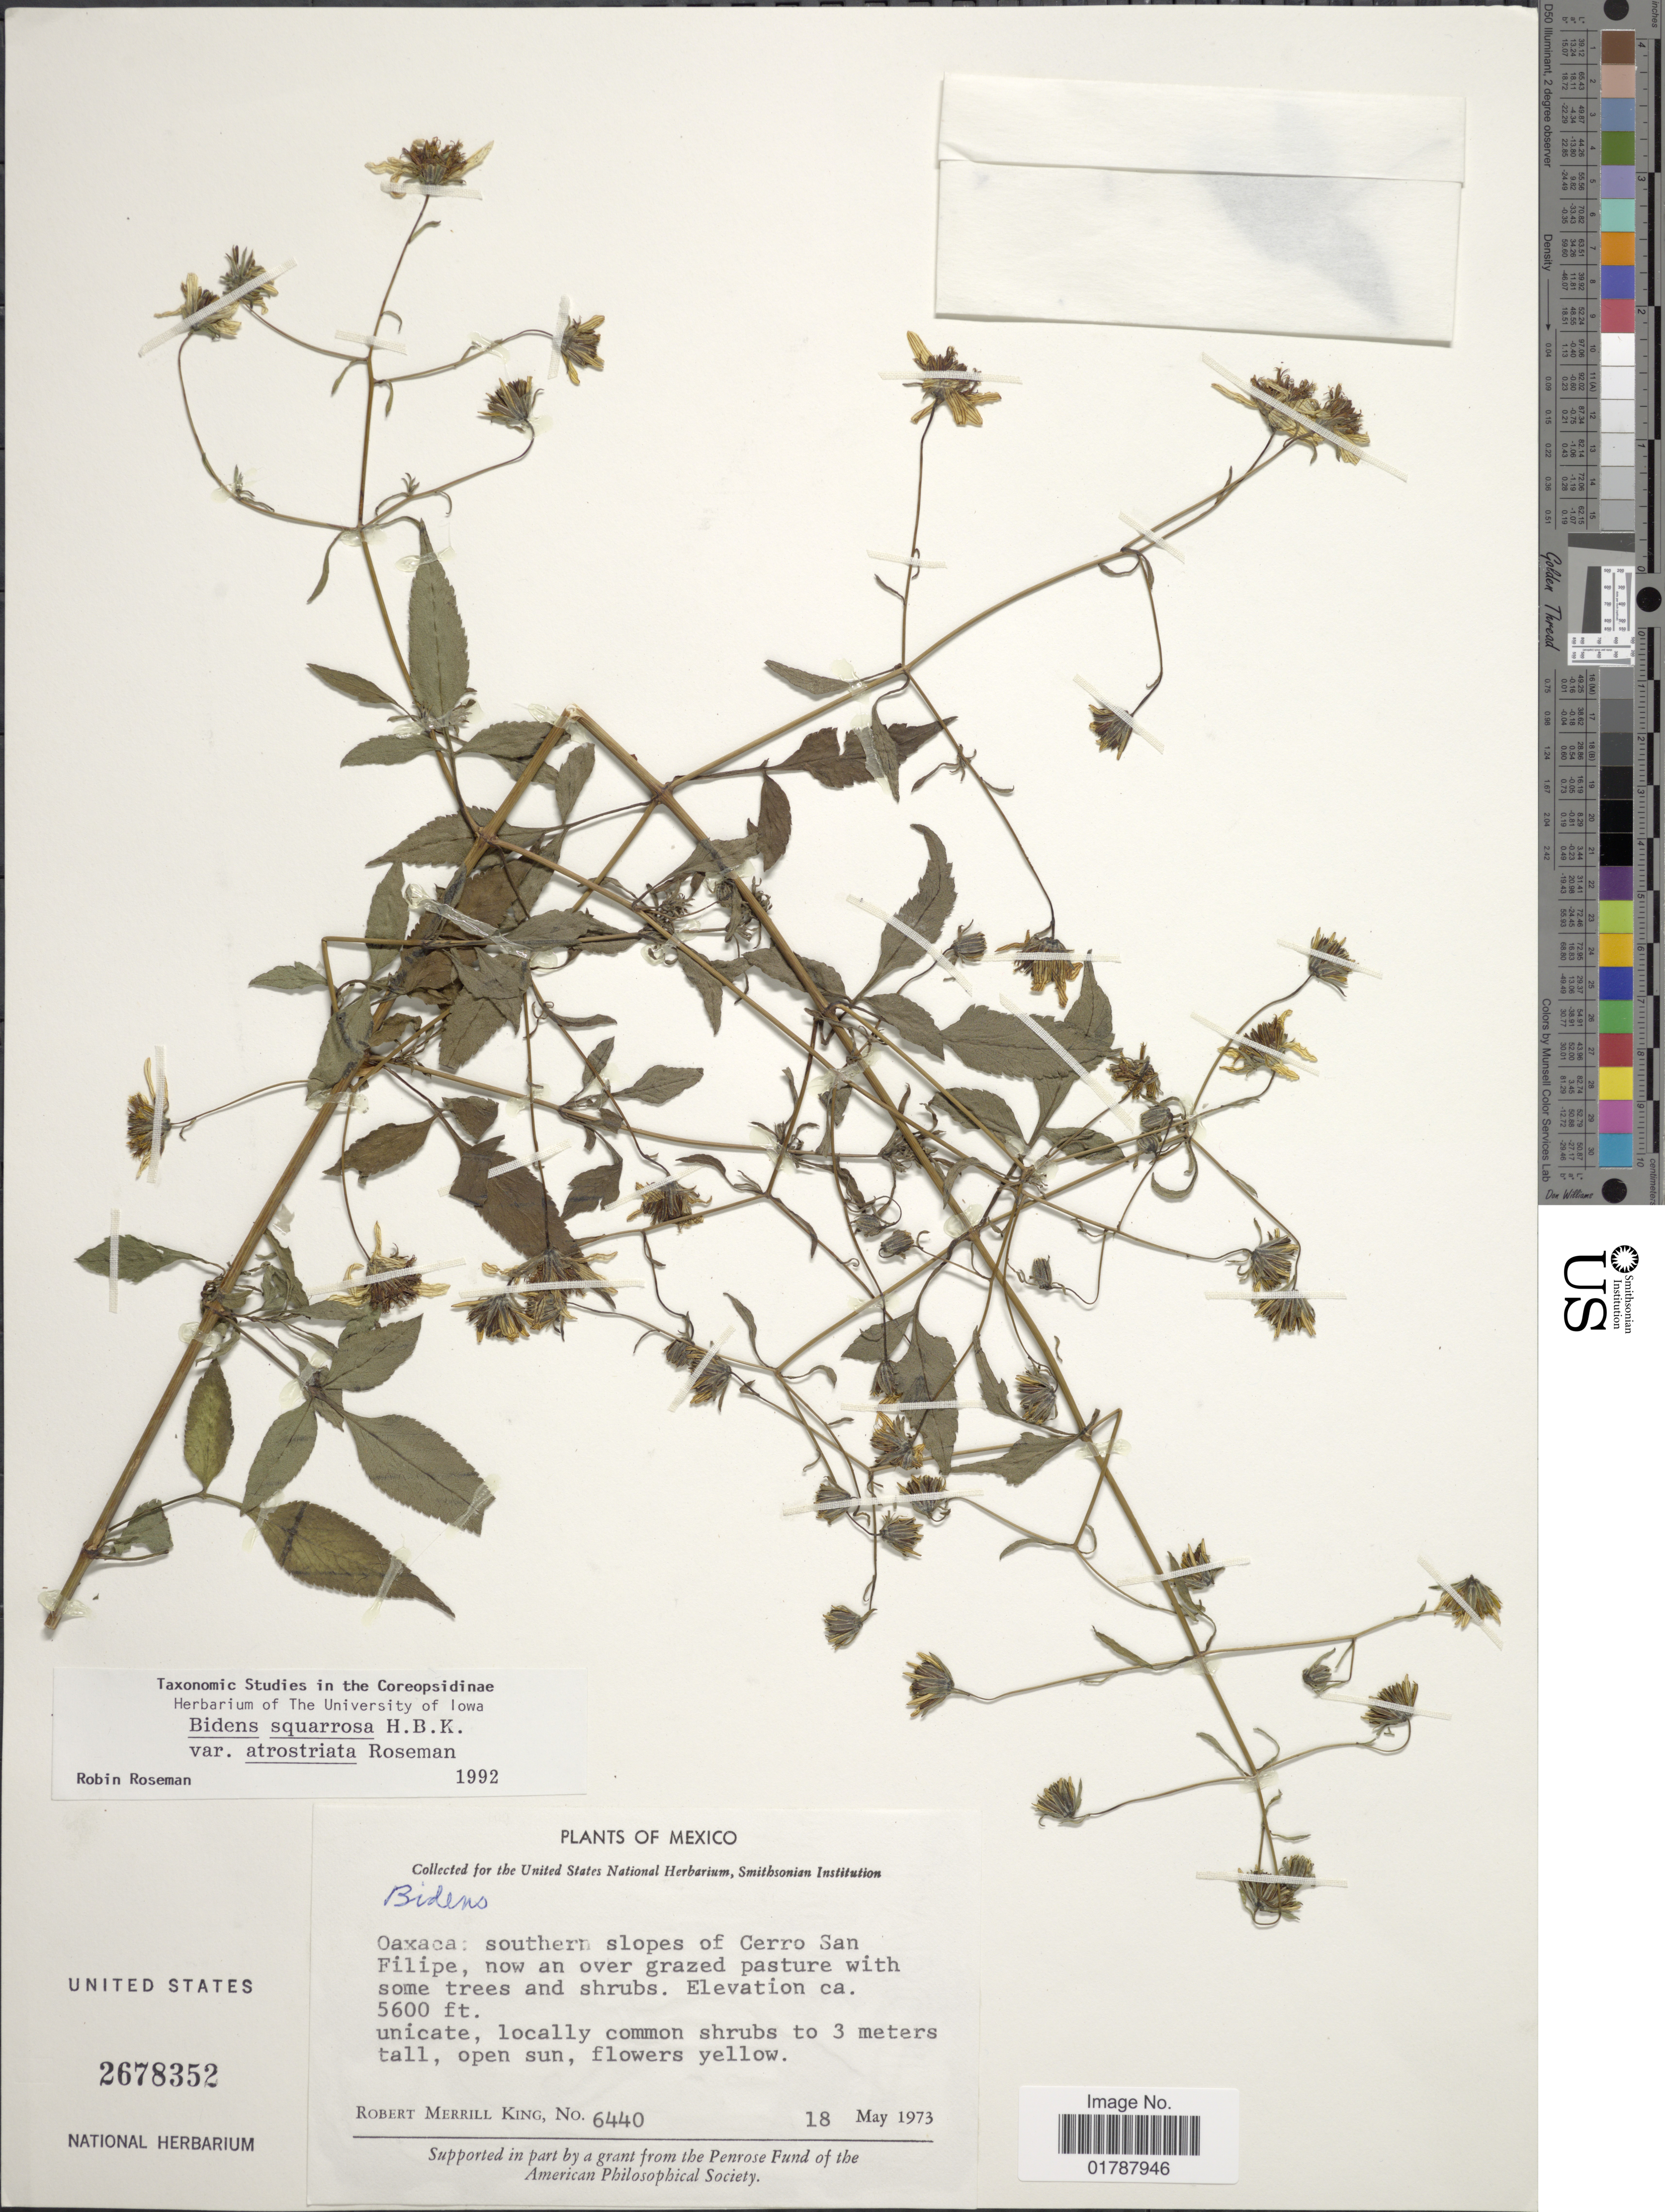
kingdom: Plantae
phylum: Tracheophyta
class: Magnoliopsida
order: Asterales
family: Asteraceae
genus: Bidens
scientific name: Bidens squarrosa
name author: Kunth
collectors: R. M. King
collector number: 6440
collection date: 1973-05-18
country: Mexico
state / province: Oaxaca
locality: Oaxaca: southern slopes of Cerro San Filipe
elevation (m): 1707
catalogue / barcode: US 2678352